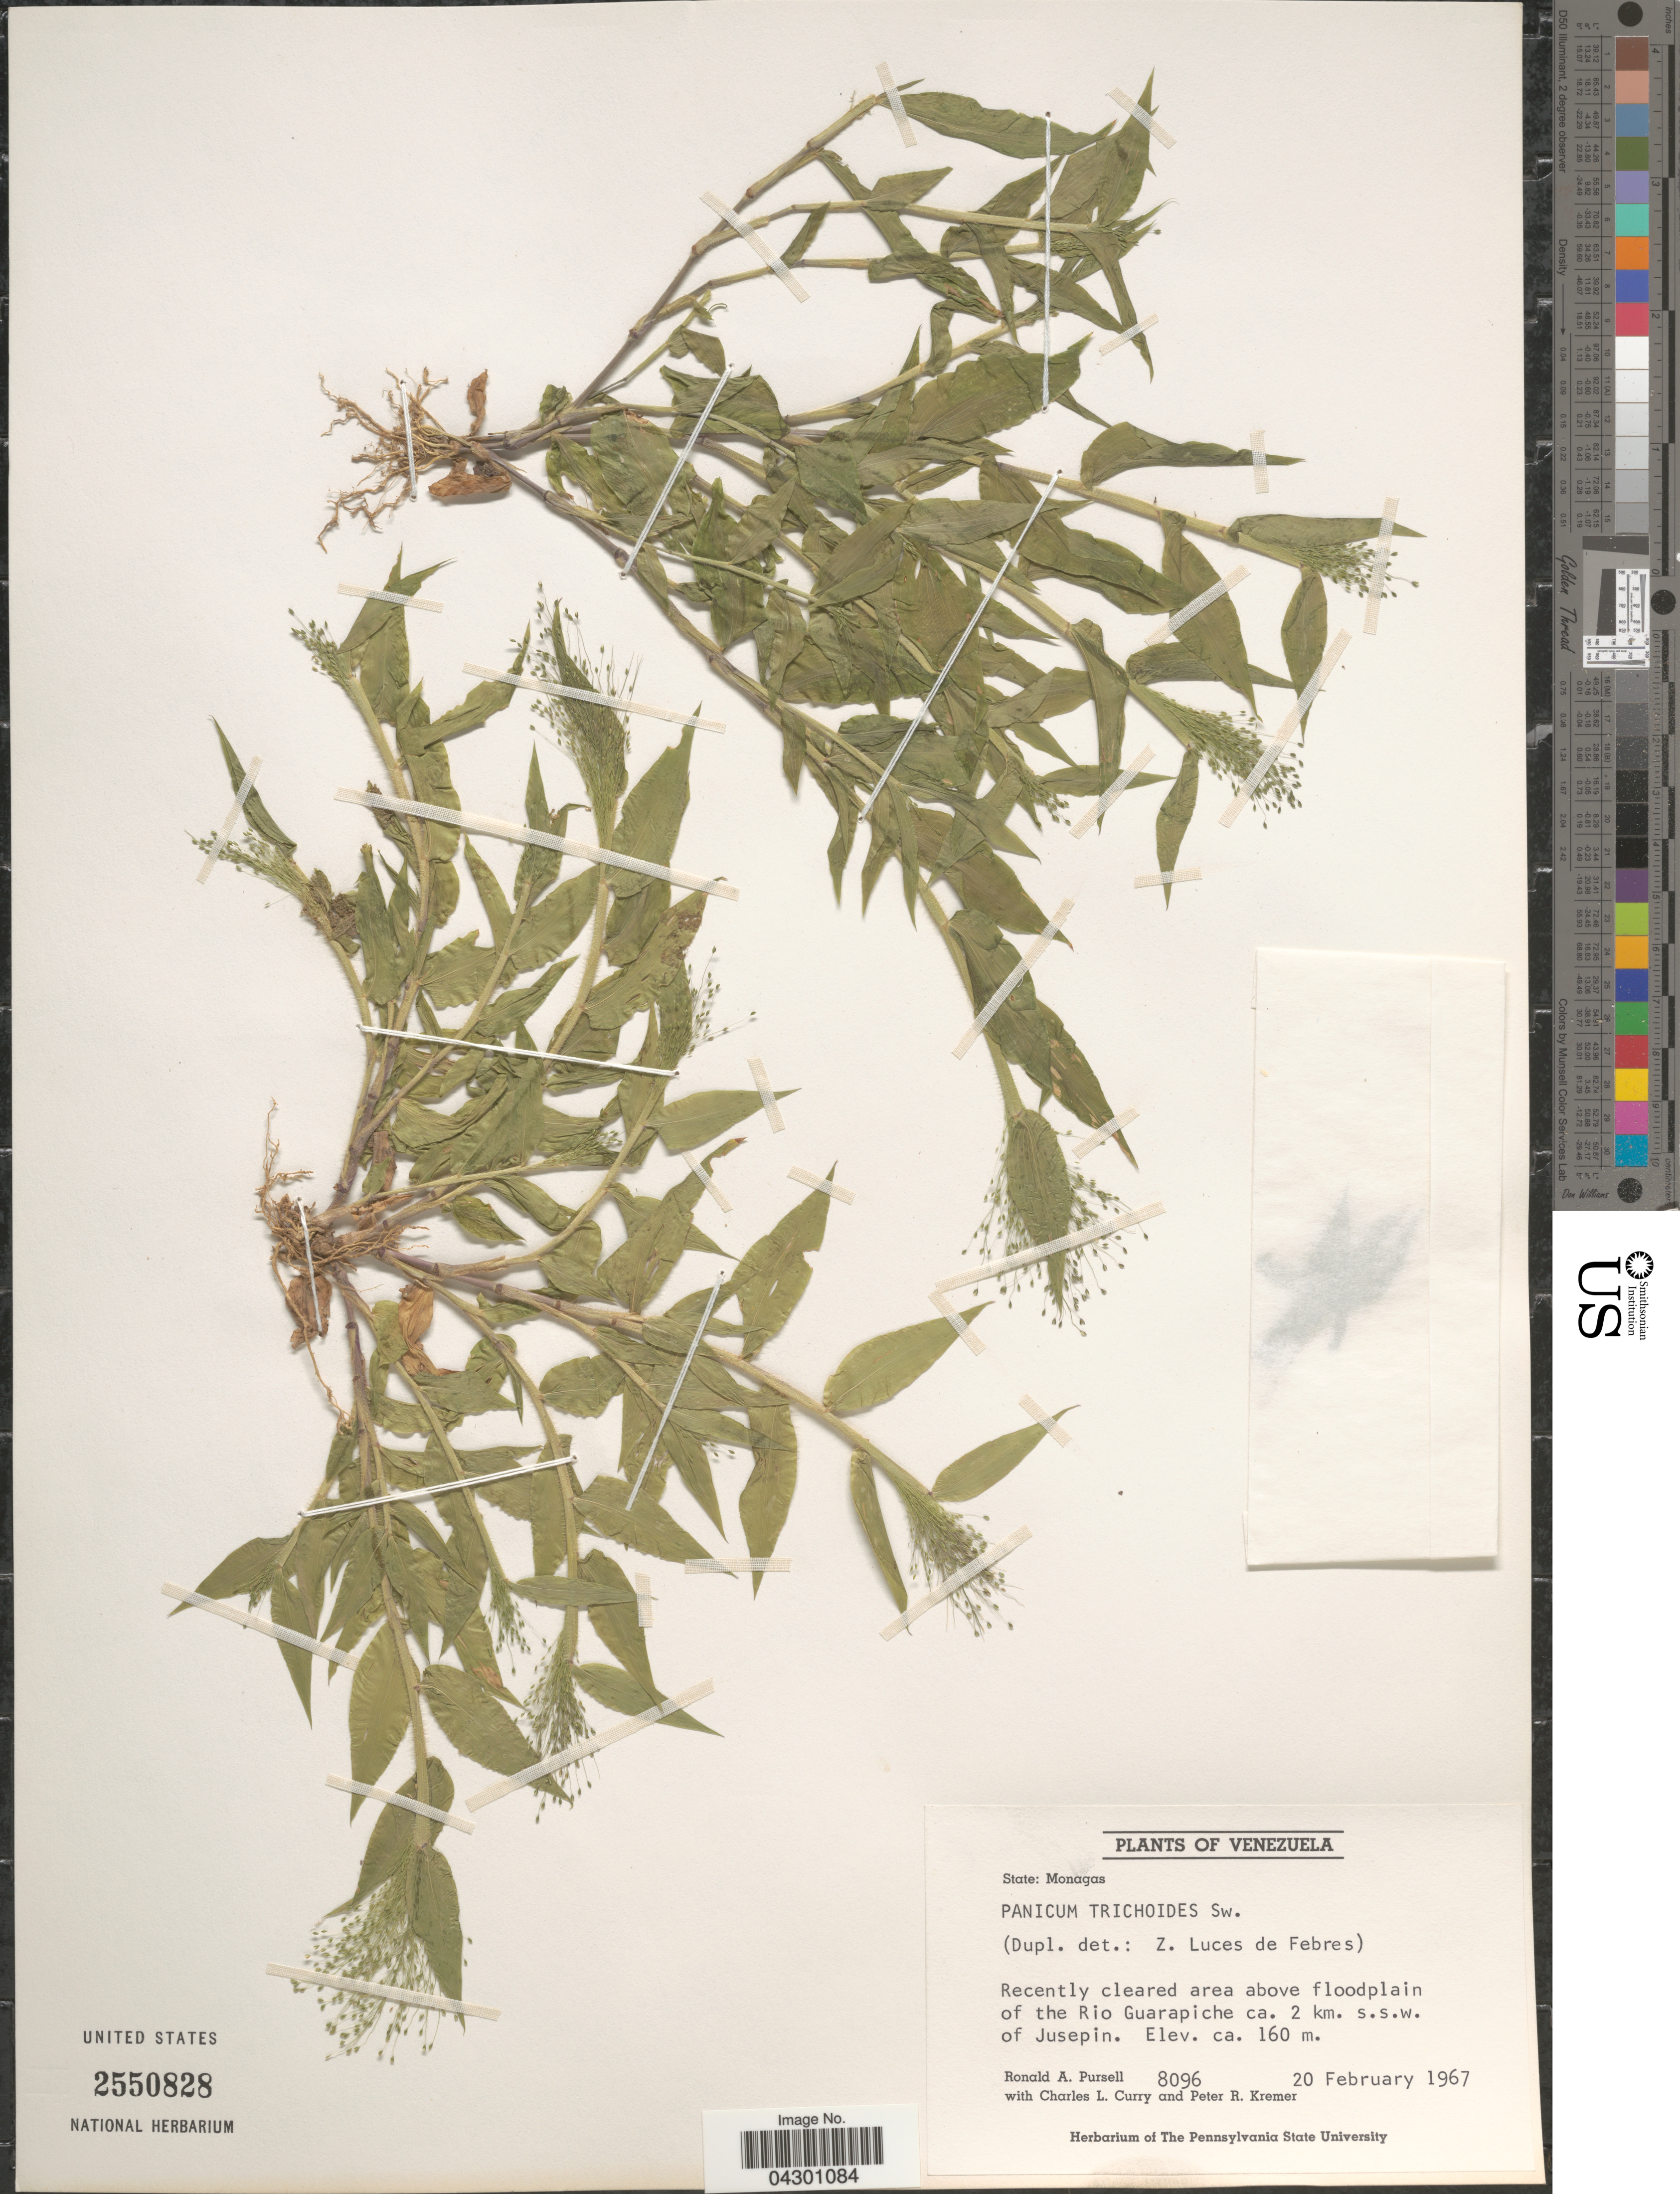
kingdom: Plantae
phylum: Tracheophyta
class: Liliopsida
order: Poales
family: Poaceae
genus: Panicum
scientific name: Panicum trichoides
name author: Sw.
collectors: R. A. Pursell, C. L. Curry & P. Kremer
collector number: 8096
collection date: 1967-02-20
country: Venezuela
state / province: Monagas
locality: Recently cleared area above floodplain of the Rio Guarapiche ca. 2 km. s.s.w. of Jusepin.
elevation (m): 160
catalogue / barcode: US 2550828